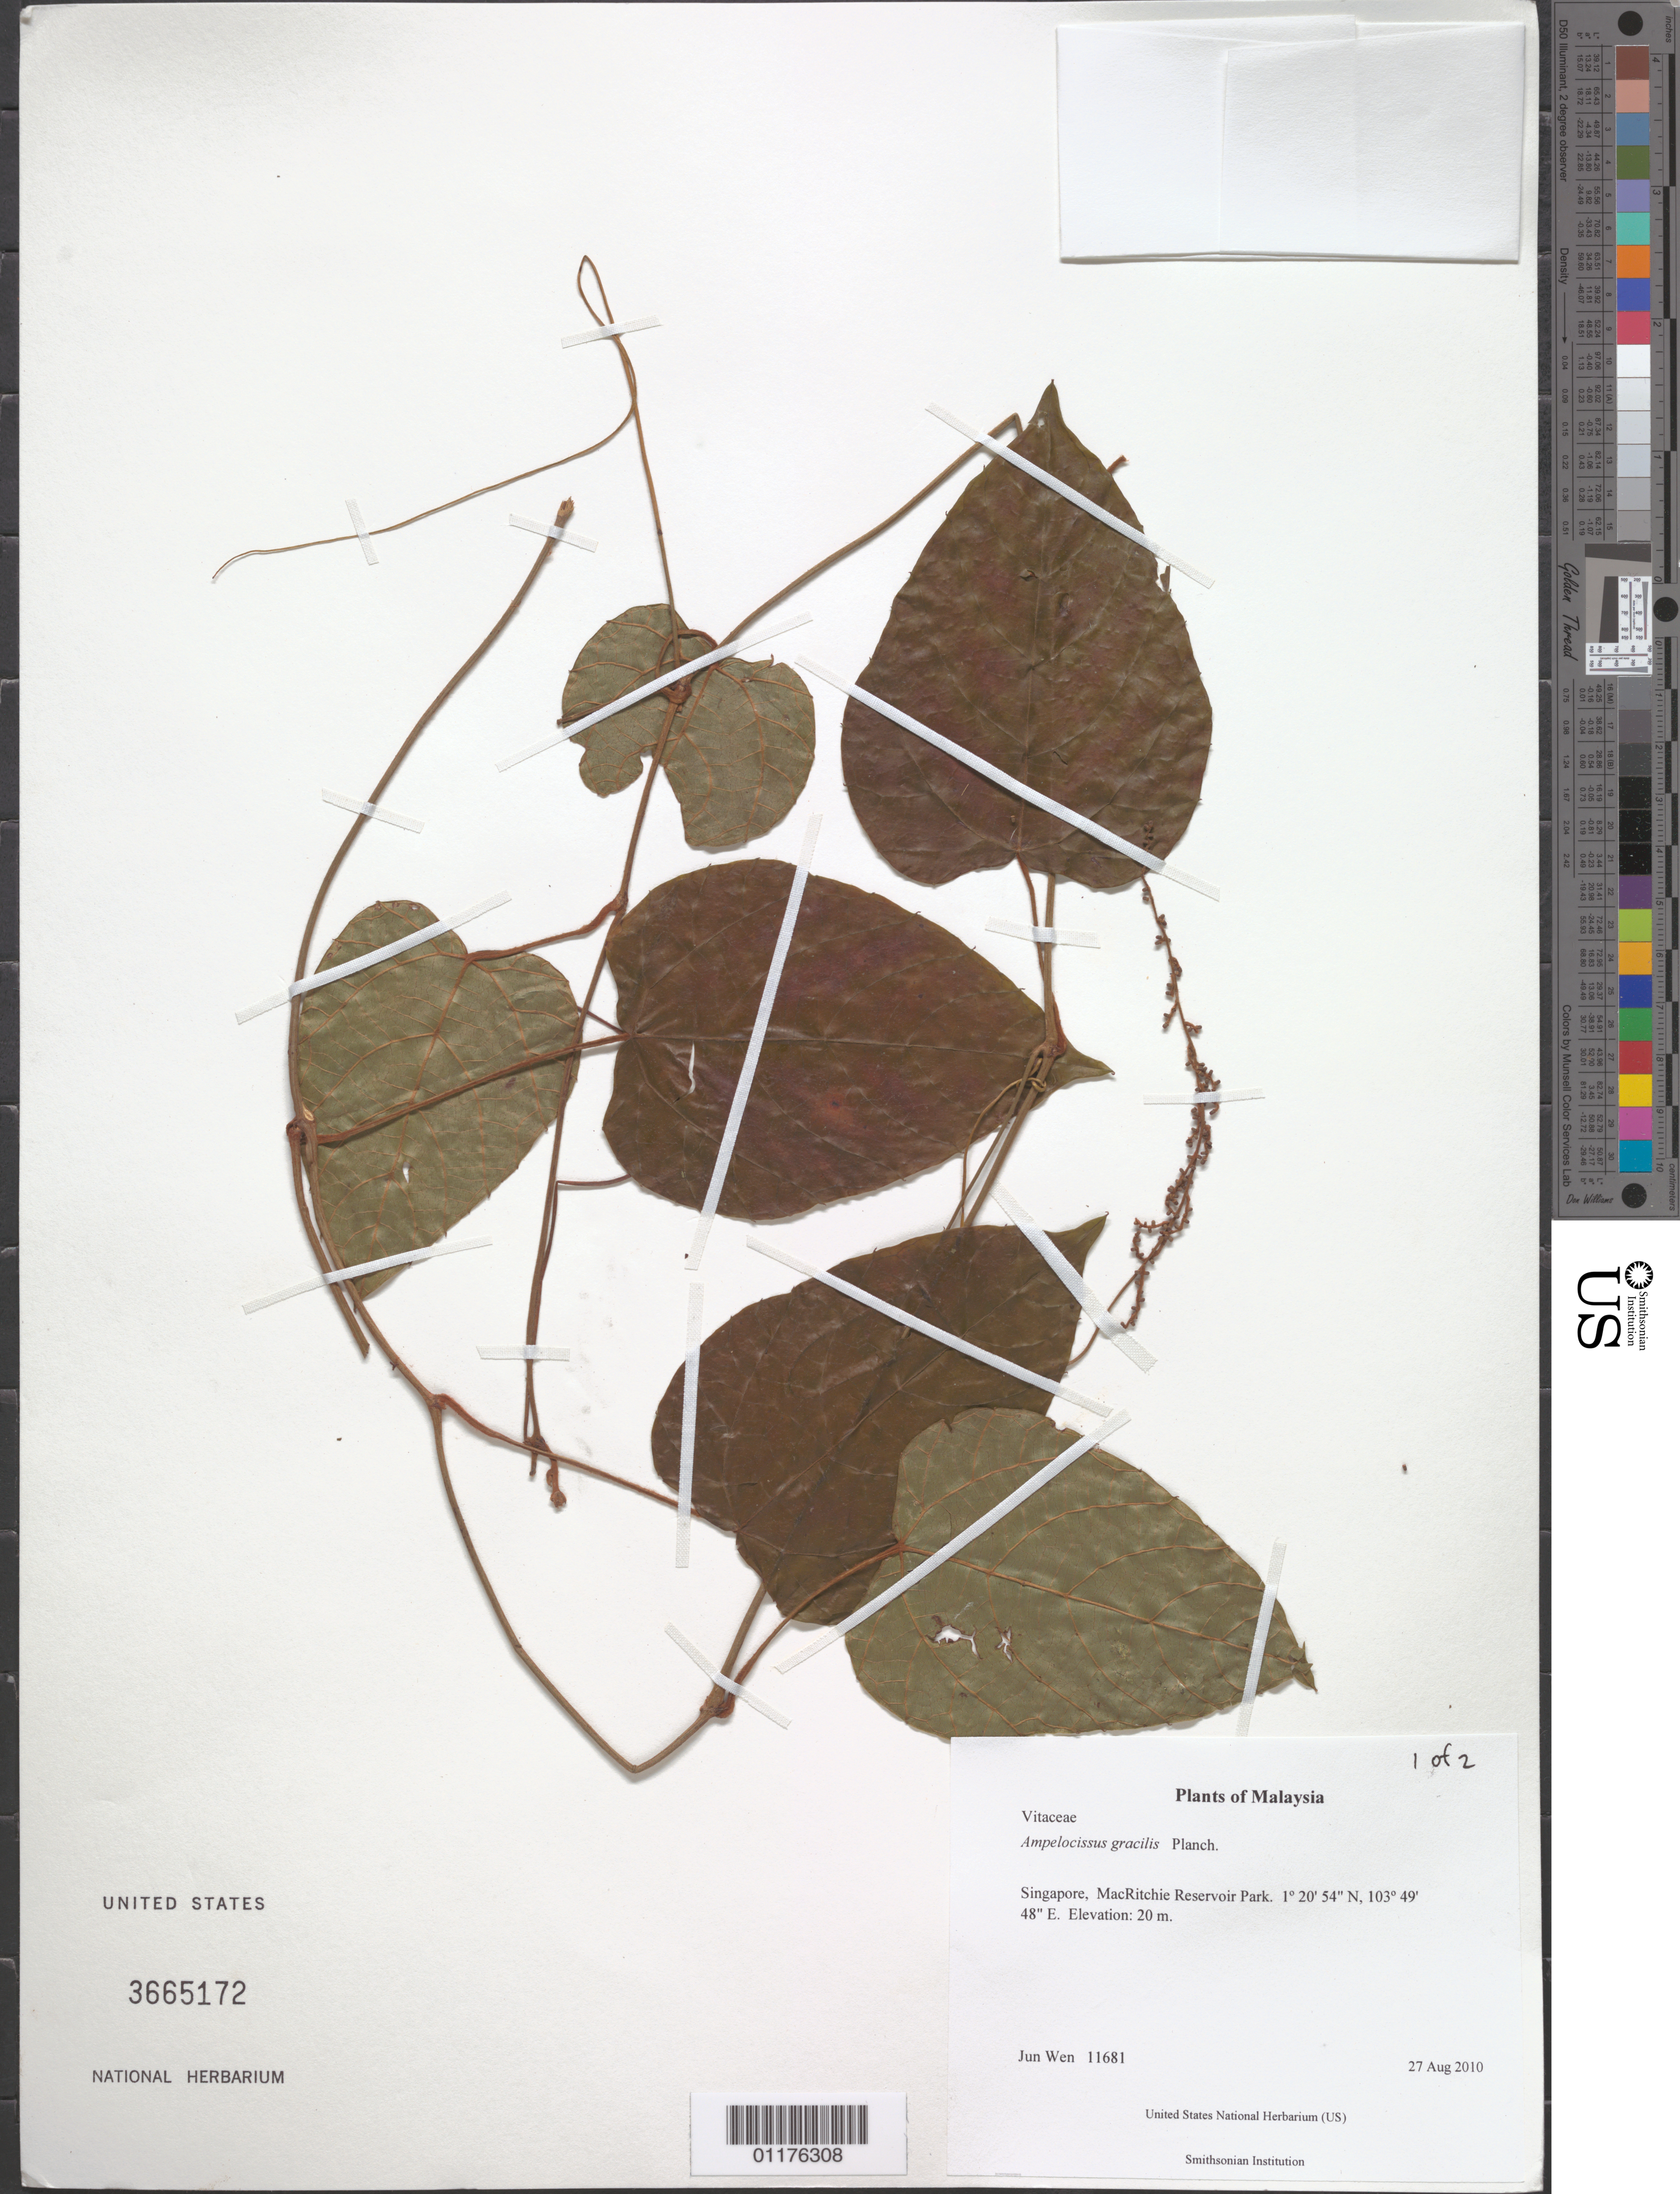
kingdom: Plantae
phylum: Tracheophyta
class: Magnoliopsida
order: Vitales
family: Vitaceae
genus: Ampelocissus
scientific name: Ampelocissus gracilis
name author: Planch.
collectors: J. Wen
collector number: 11681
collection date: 2010-08-27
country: Singapore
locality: MacRitchie Reservoir Park.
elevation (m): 20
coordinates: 01 20.909 N, 103 49.800 E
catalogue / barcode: US 3665172